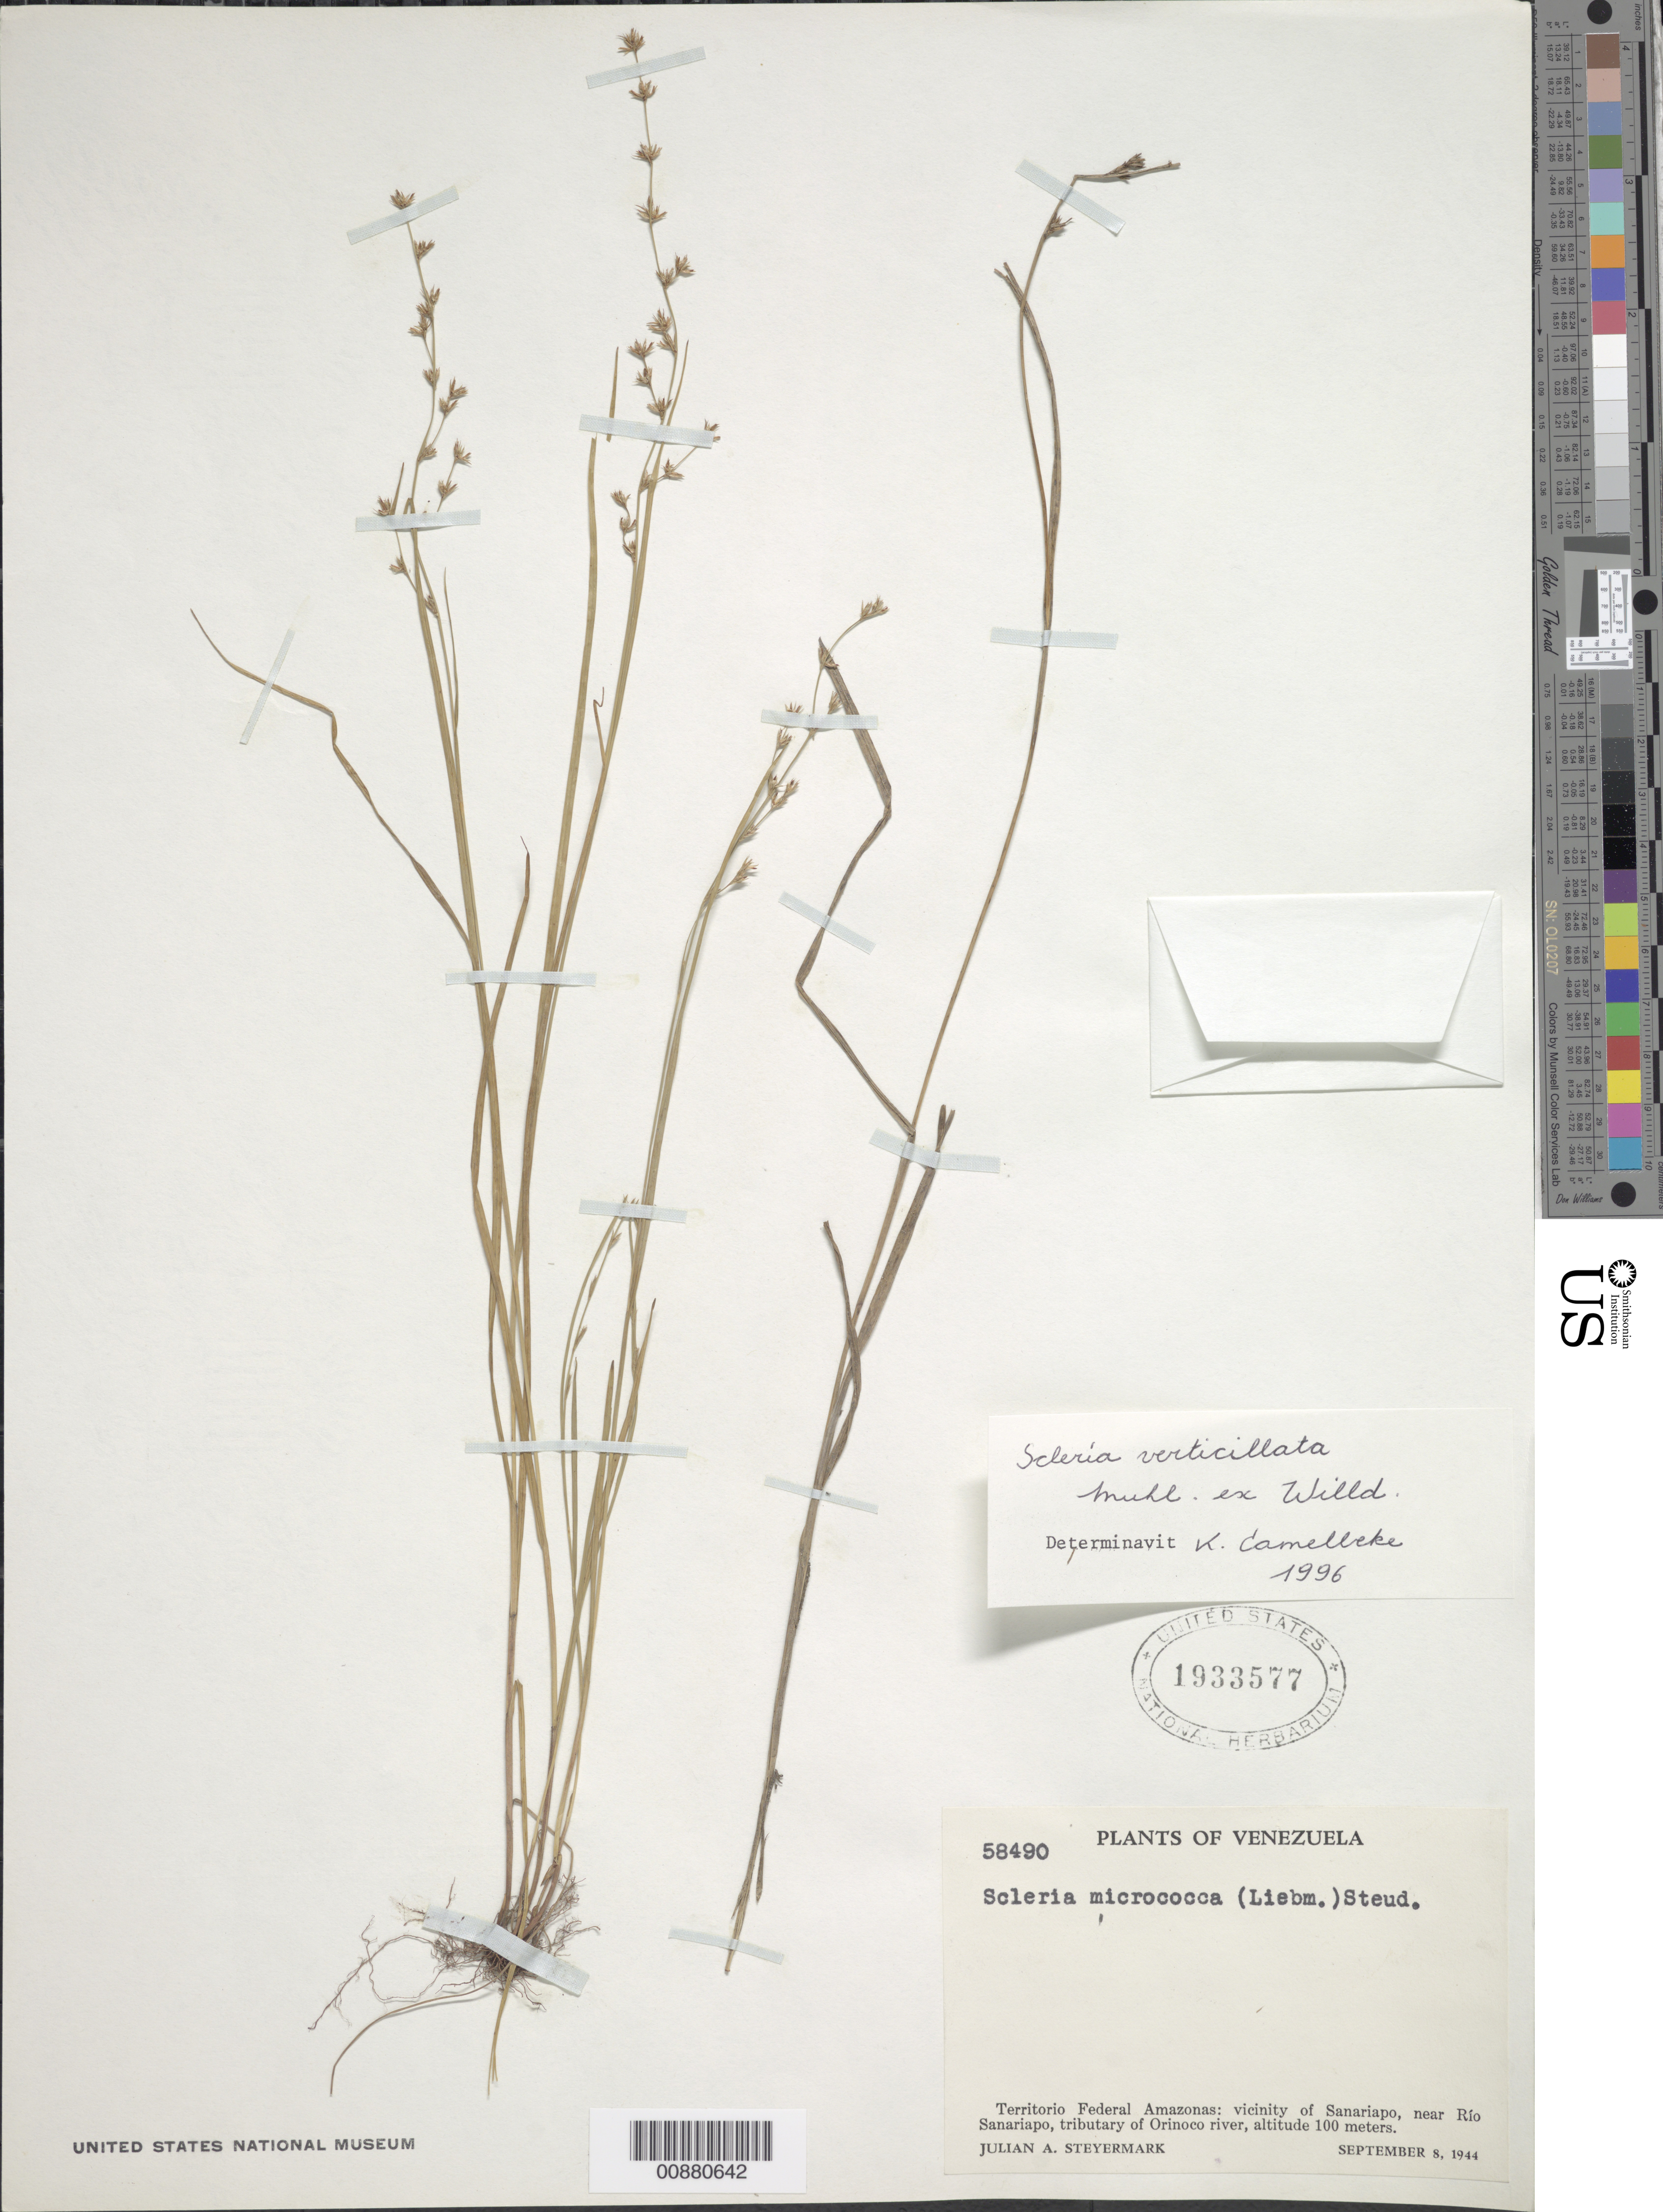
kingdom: Plantae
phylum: Tracheophyta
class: Liliopsida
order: Poales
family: Cyperaceae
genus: Scleria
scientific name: Scleria verticillata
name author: Muhl. ex Willd.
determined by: Camelbeke, K.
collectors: J. Steyermark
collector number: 58490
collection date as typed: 8-Sep-44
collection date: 1944-09-08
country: Venezuela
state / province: Amazonas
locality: Sanariapo, near Río Sanariapo (tributary of Orinoco R.)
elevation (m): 100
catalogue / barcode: US 1933577